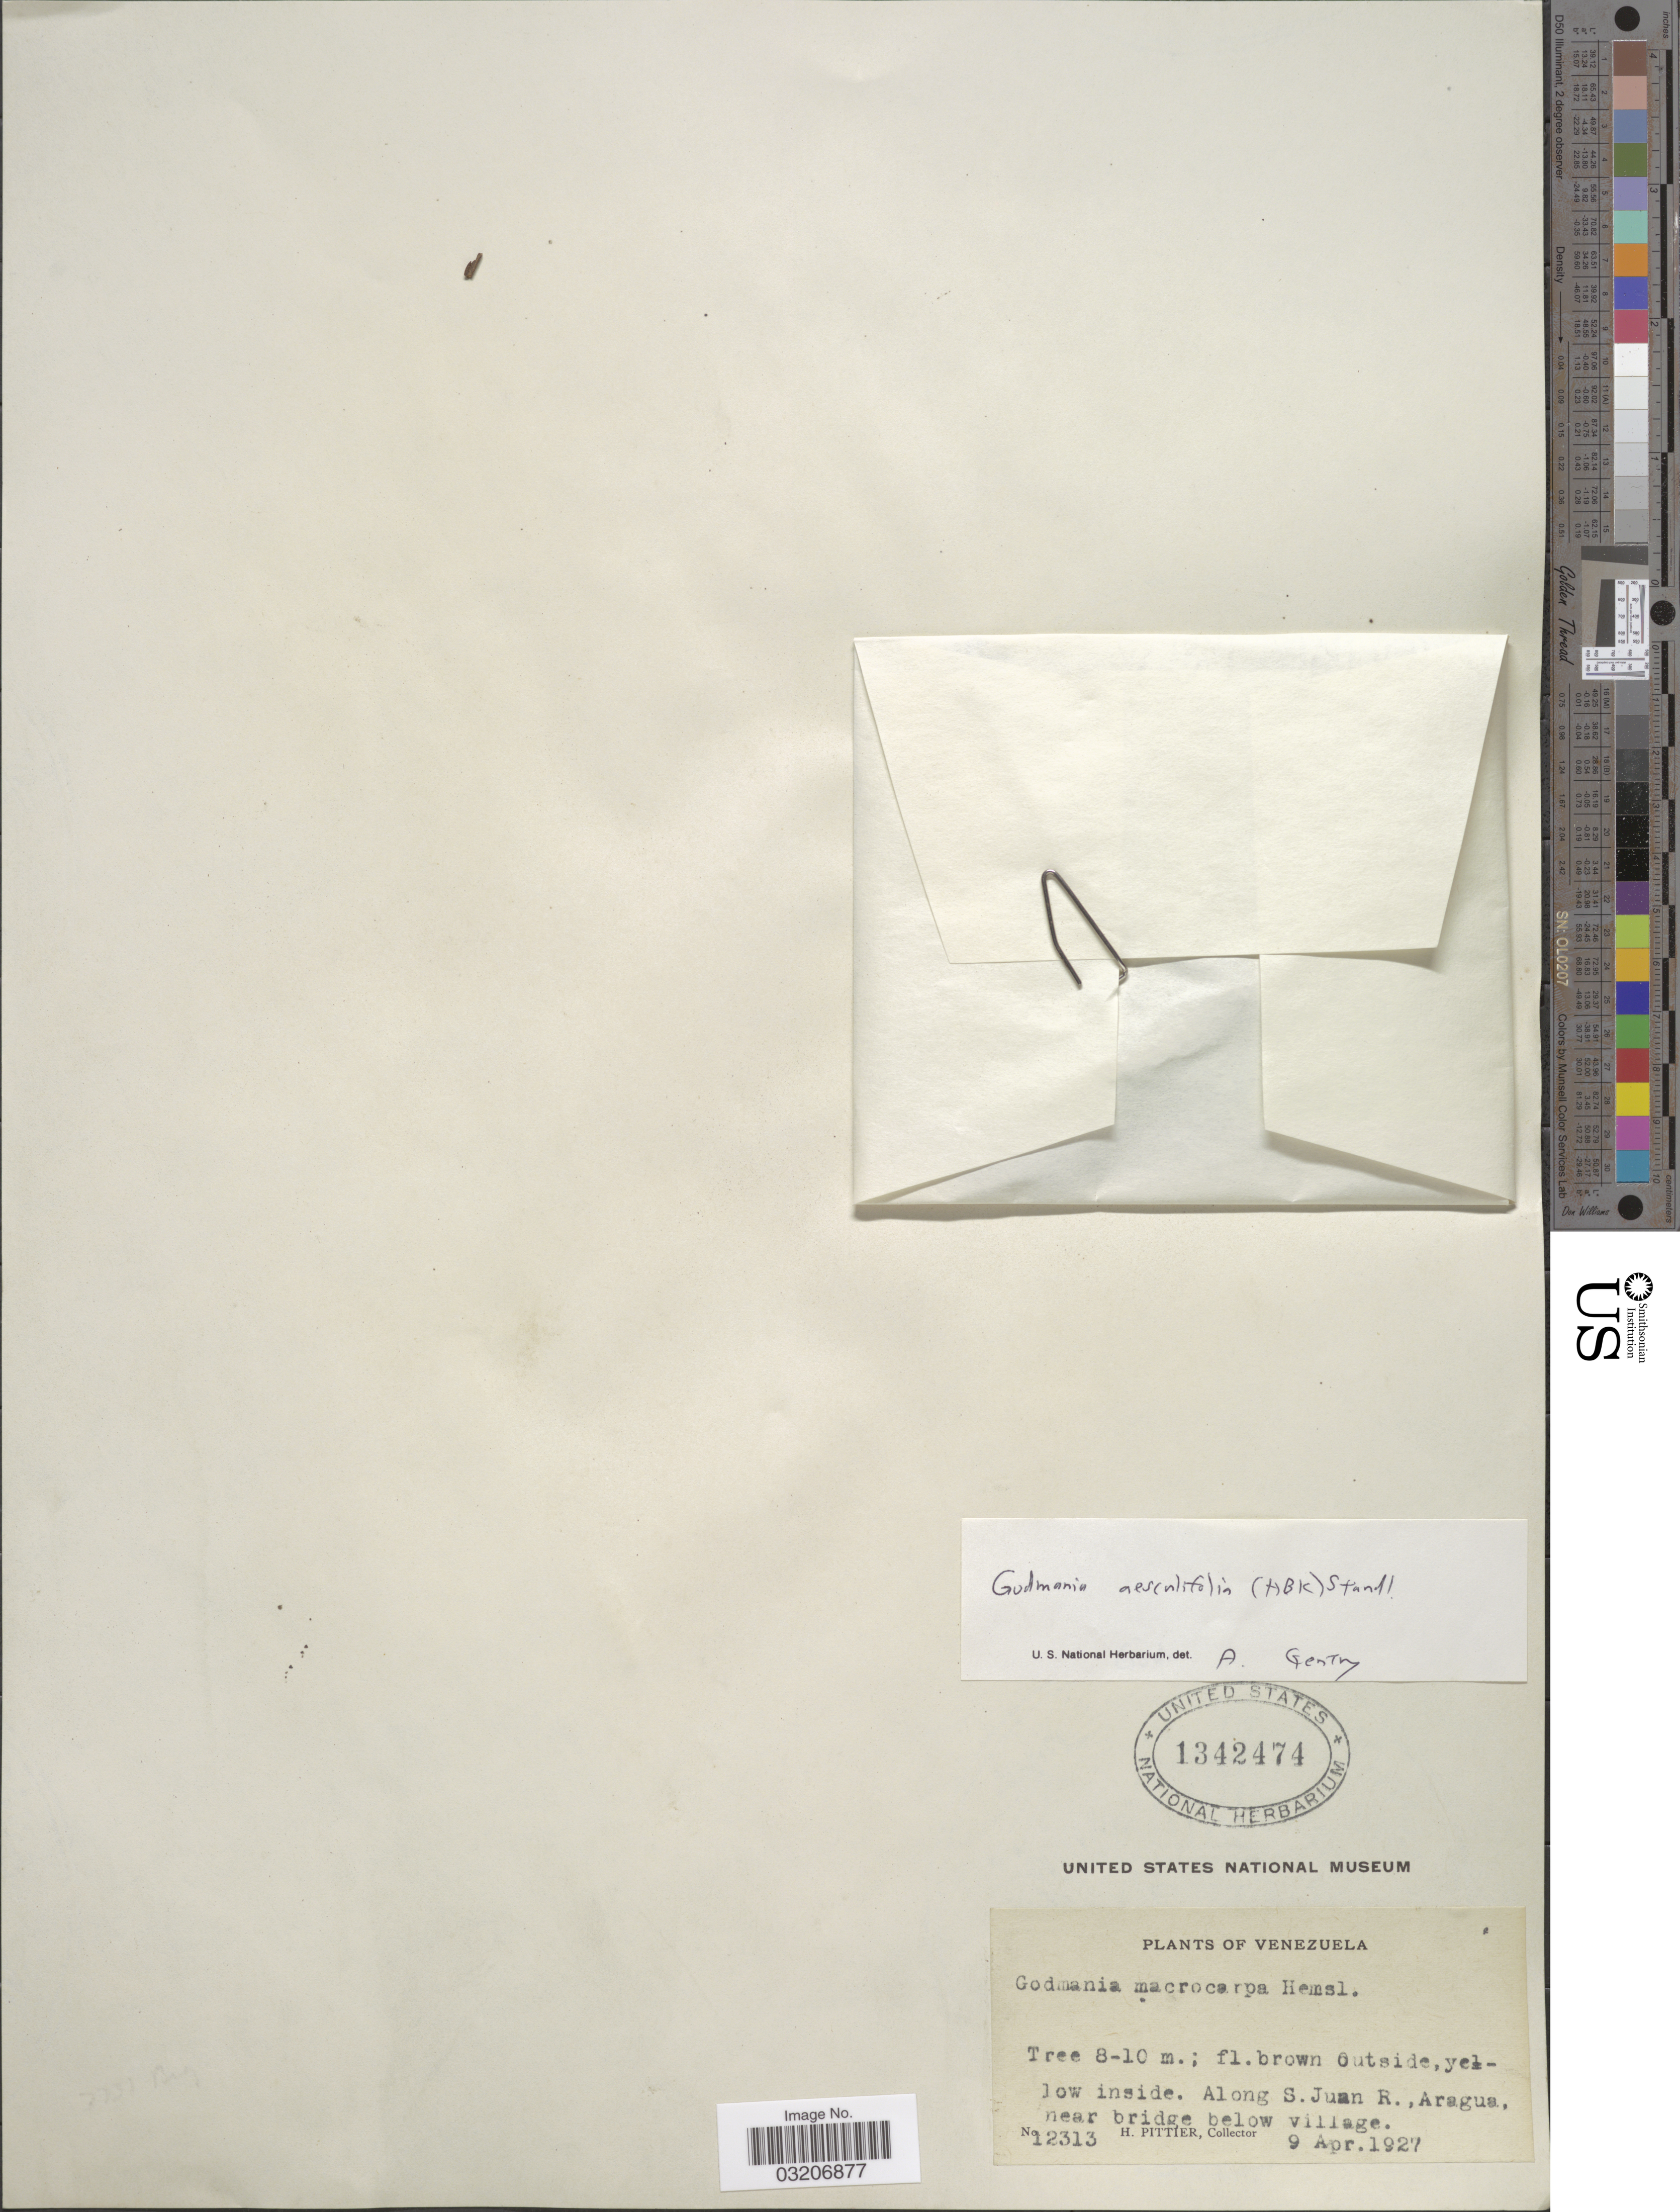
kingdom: Plantae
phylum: Tracheophyta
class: Magnoliopsida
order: Lamiales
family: Bignoniaceae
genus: Godmania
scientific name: Godmania aesculifolia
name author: Standl.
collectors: H. F. Pittier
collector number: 12313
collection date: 1927-04-09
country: Venezuela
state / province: Aragua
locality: Along S. Juan R., near bridge below village.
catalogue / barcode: US 1342474